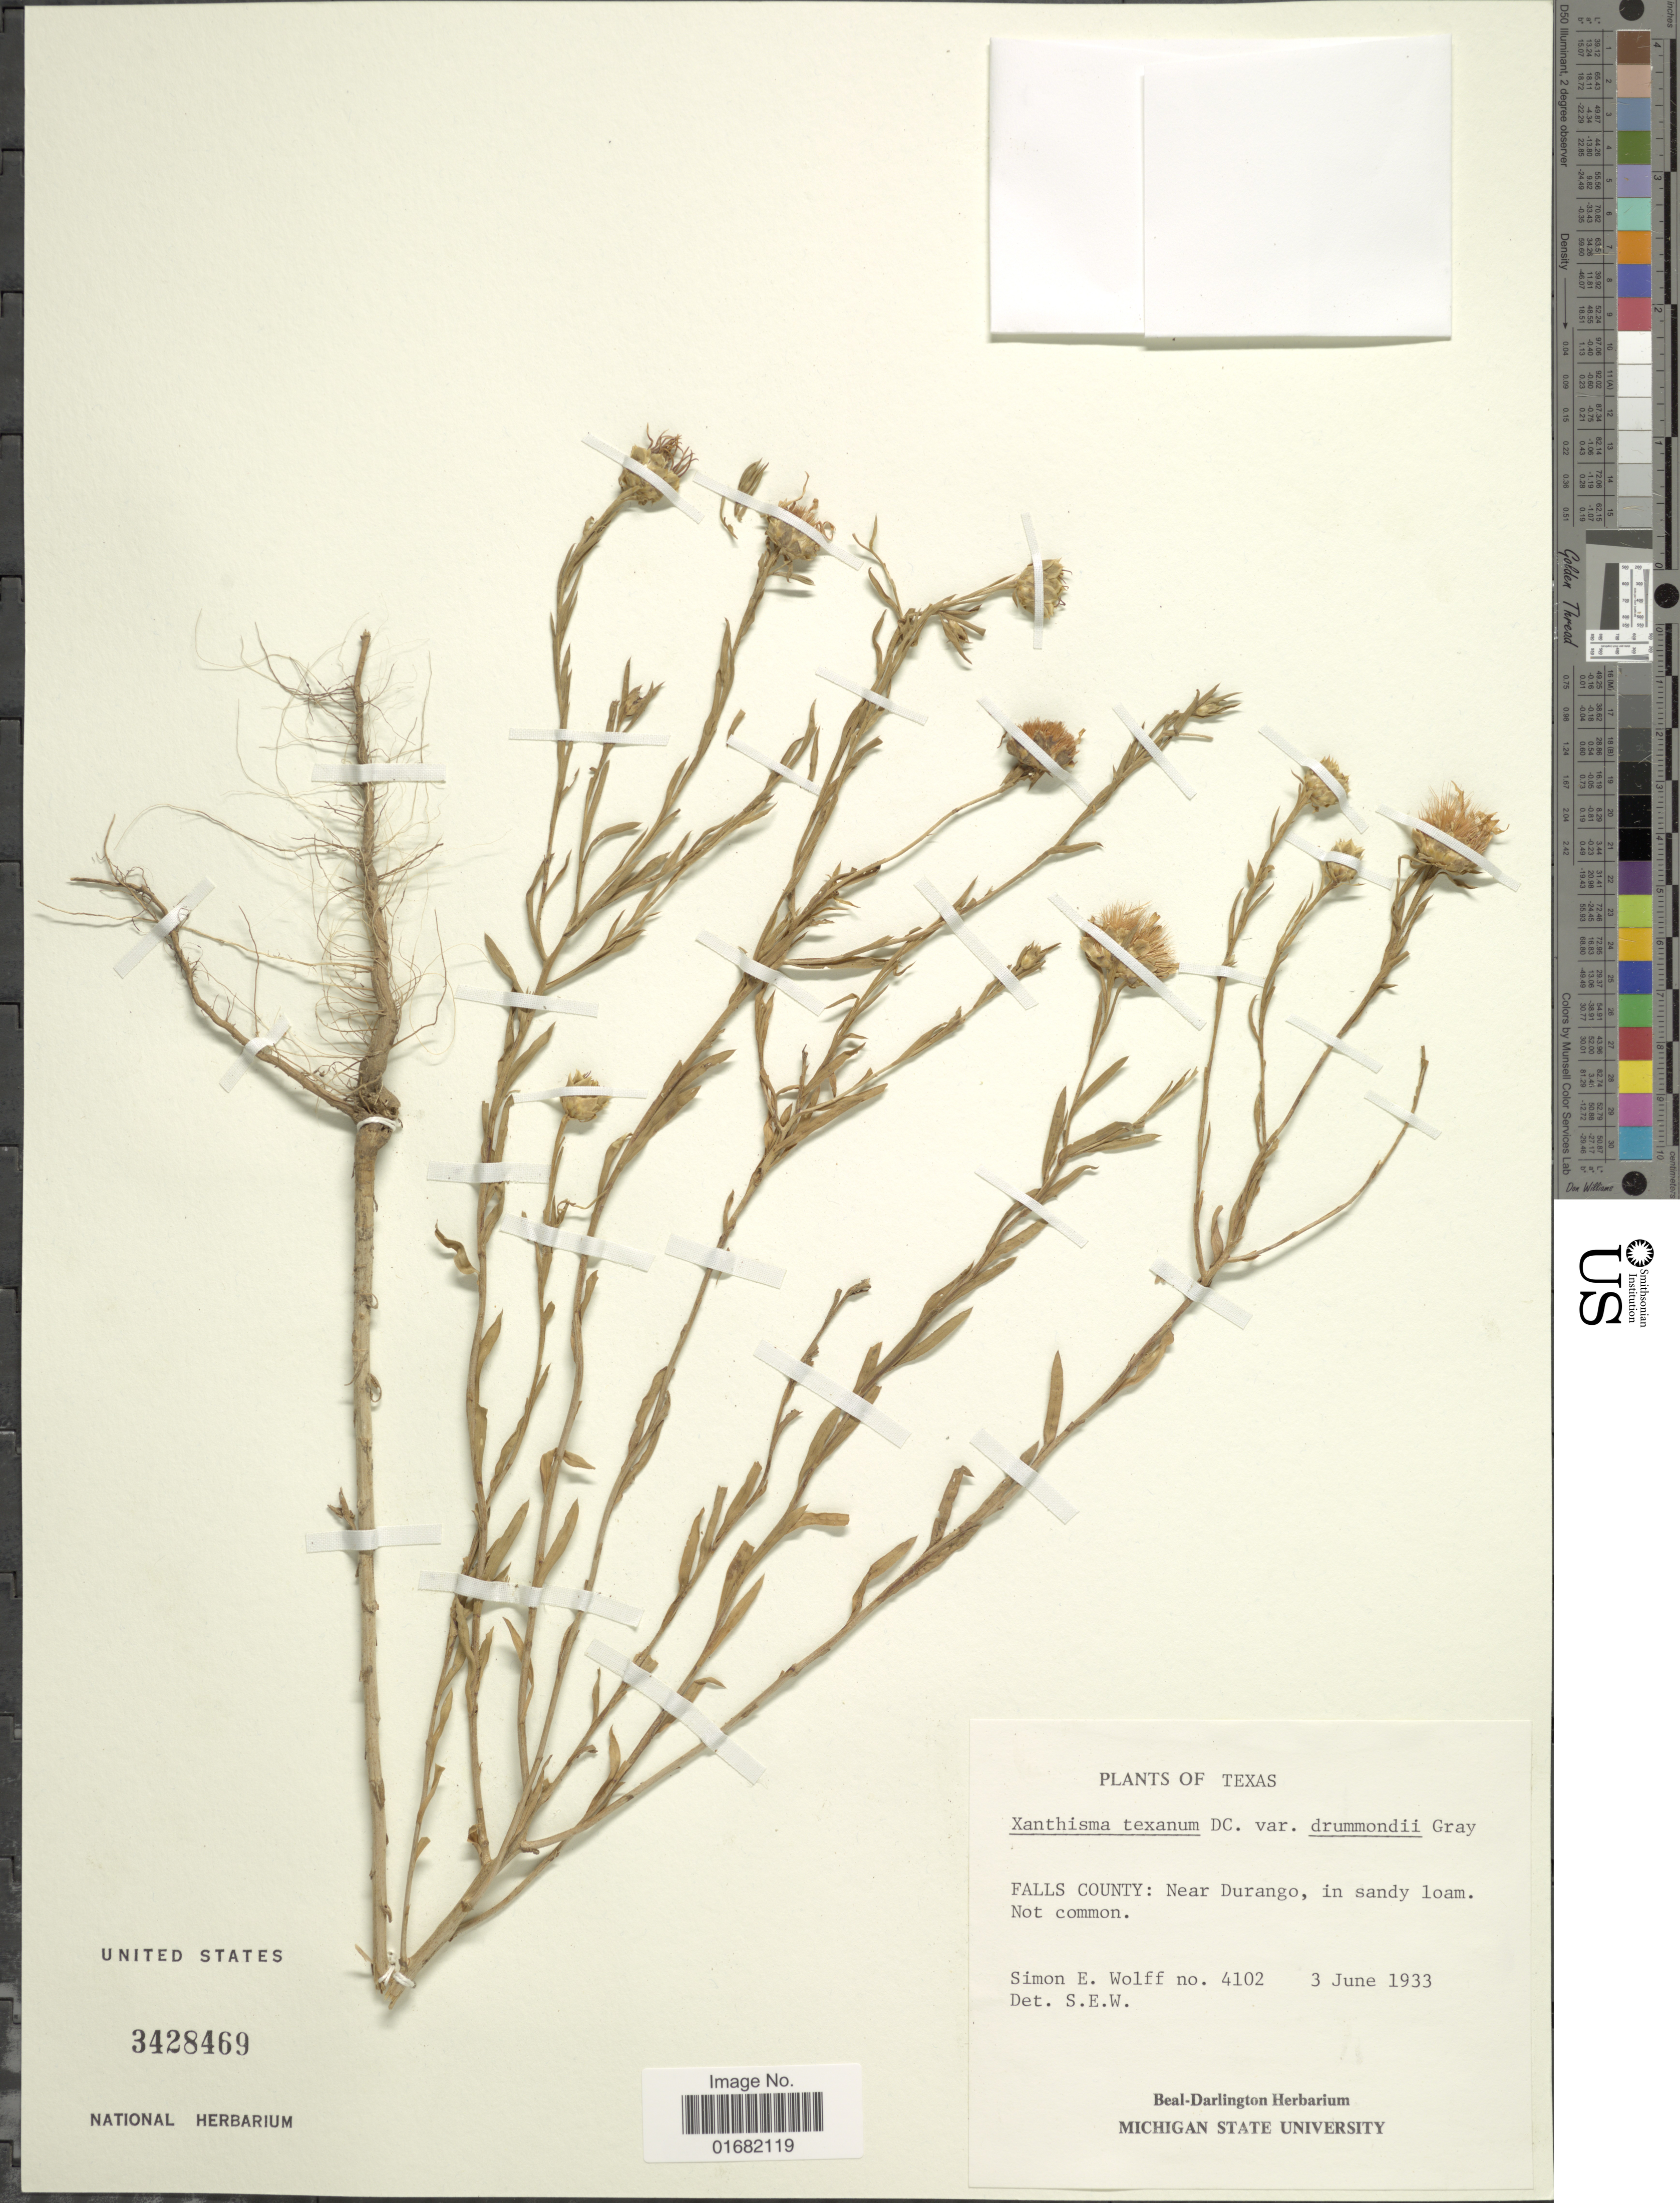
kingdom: Plantae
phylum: Tracheophyta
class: Magnoliopsida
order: Asterales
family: Asteraceae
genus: Xanthisma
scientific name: Xanthisma texanum subsp. drummondii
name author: (Torr. & A. Gray) Semple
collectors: S. E. Wolff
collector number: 4102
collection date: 1933-06-03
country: United States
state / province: Texas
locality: Falls County: Near Durango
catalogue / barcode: US 3428469